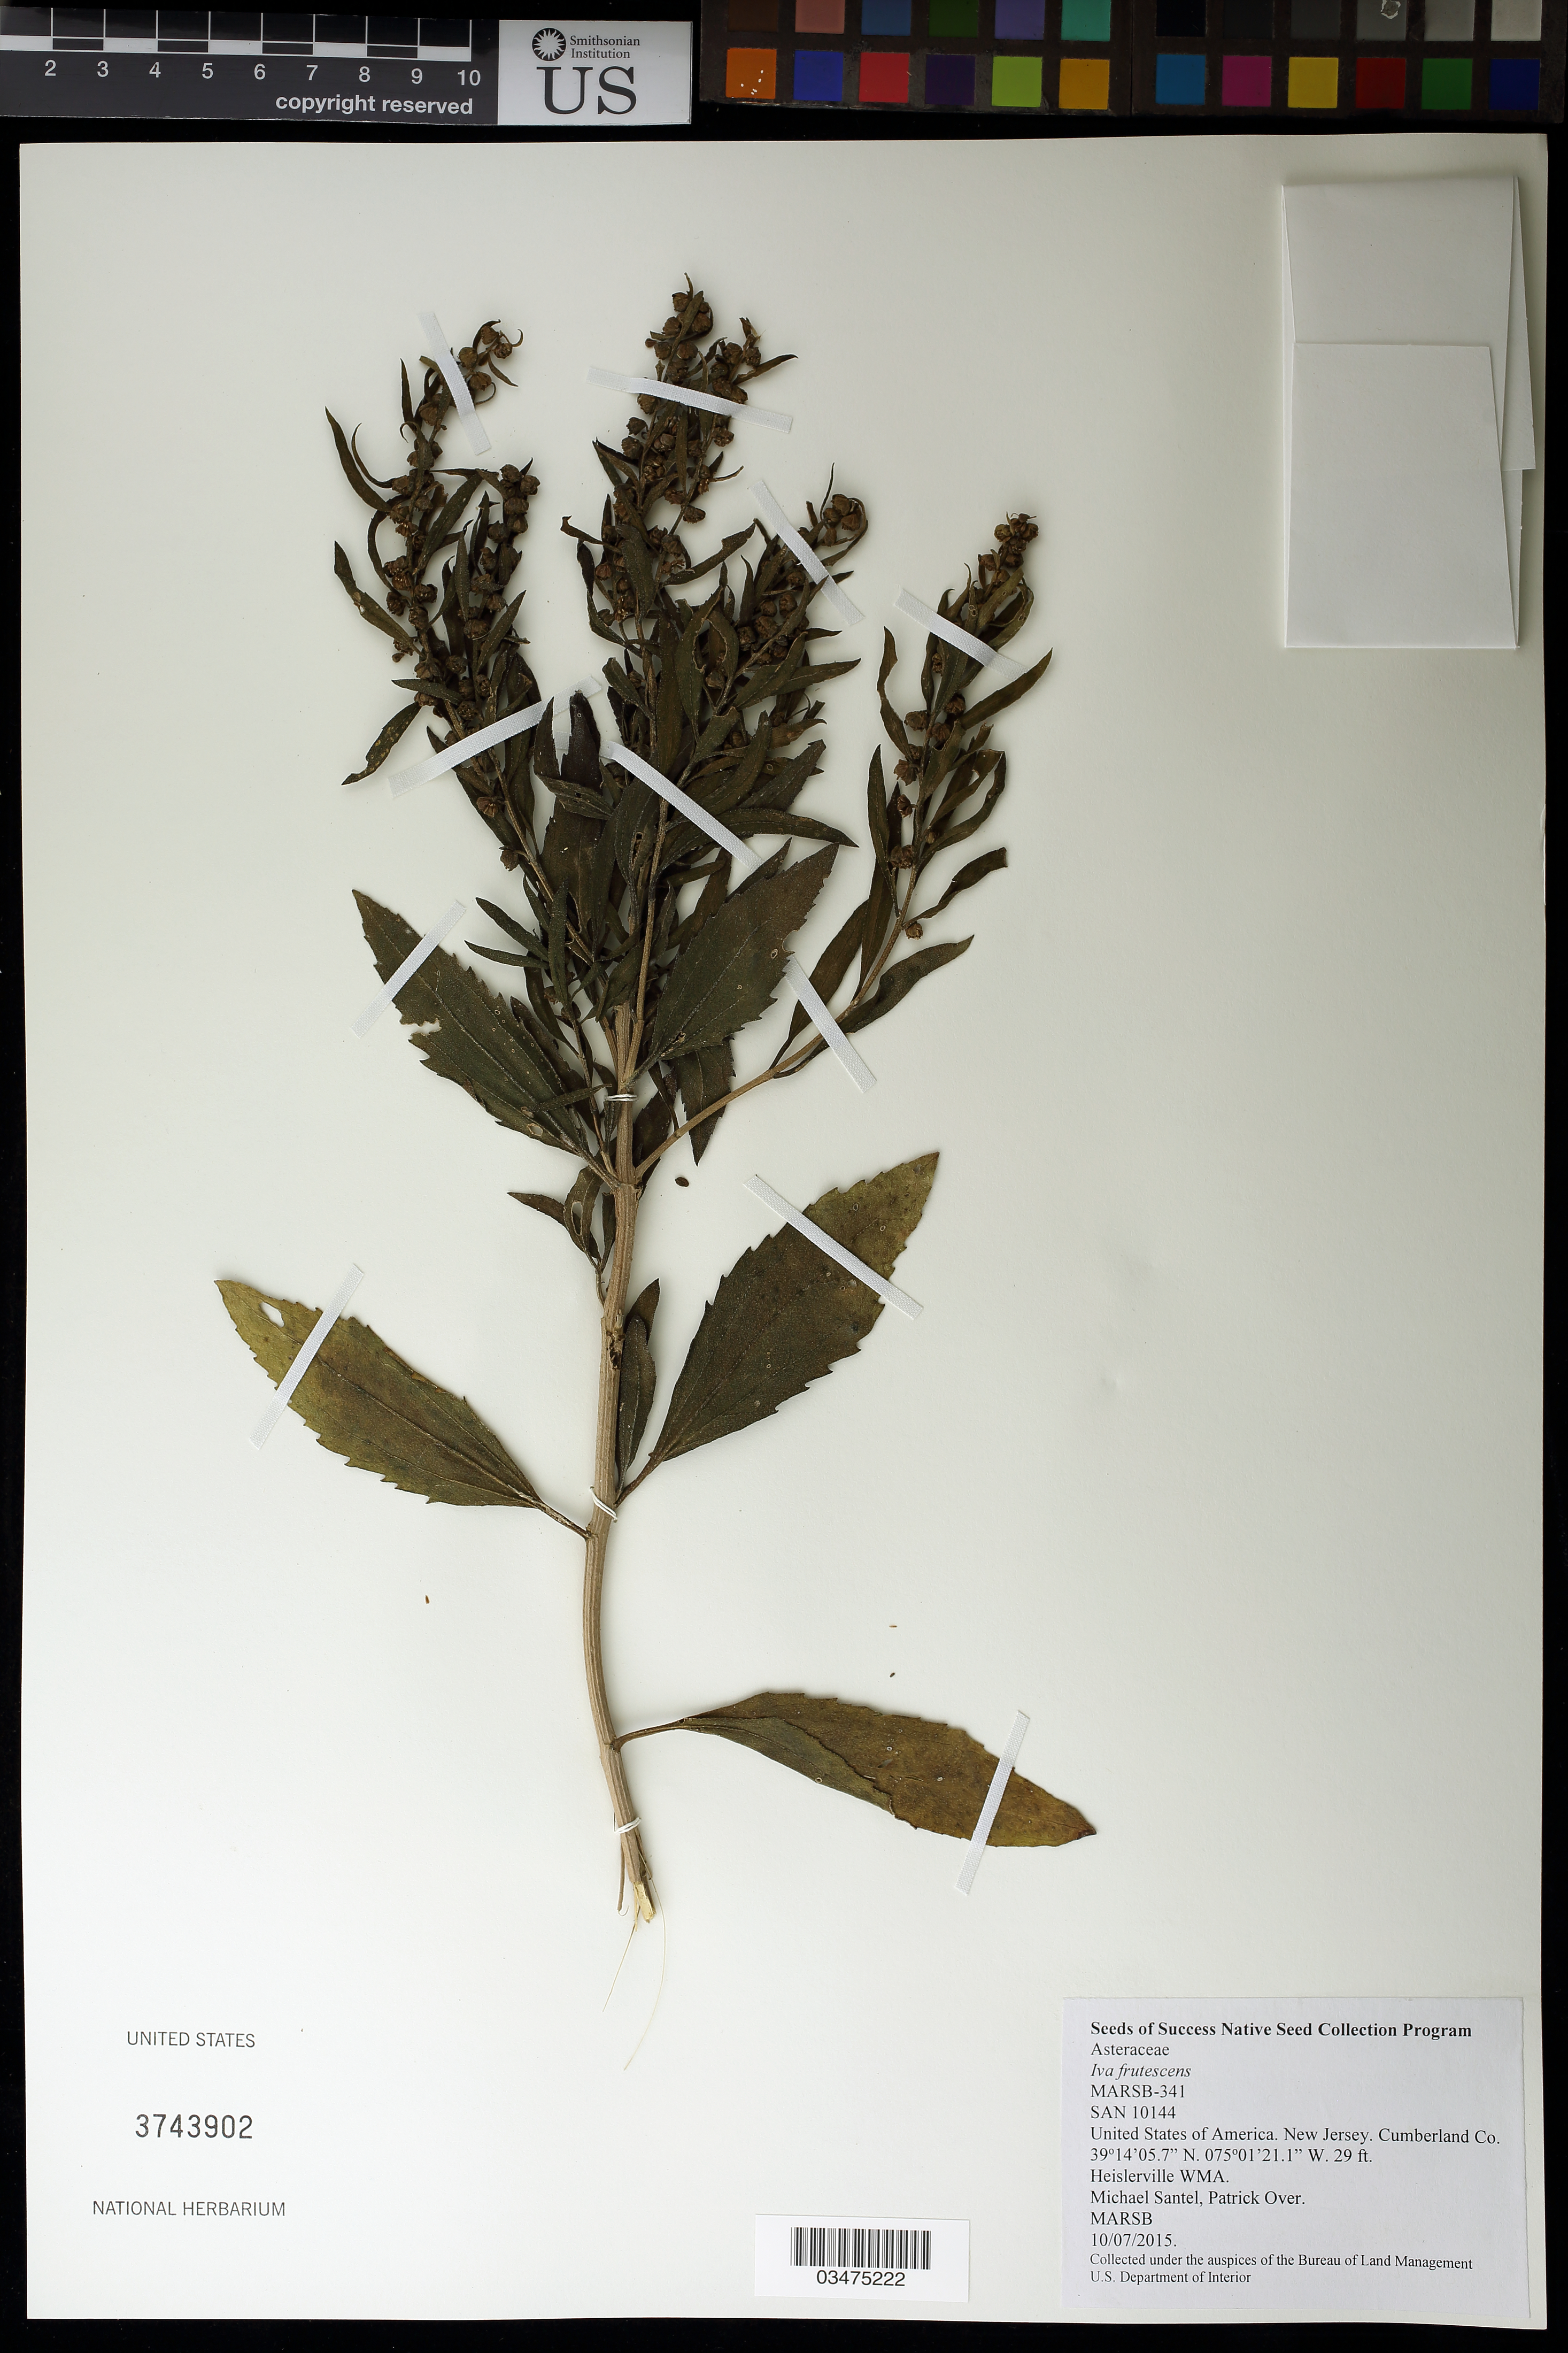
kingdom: Plantae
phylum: Tracheophyta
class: Magnoliopsida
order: Asterales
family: Asteraceae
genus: Iva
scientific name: Iva frutescens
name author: L.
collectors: M. Santel & P. Over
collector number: MARSB-341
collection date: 2015-10-07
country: United States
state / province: New Jersey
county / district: Cumberland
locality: Heislerville Wildlife Management Area, Along gravel road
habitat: Tidal salt marsh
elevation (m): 9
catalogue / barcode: US 3743902